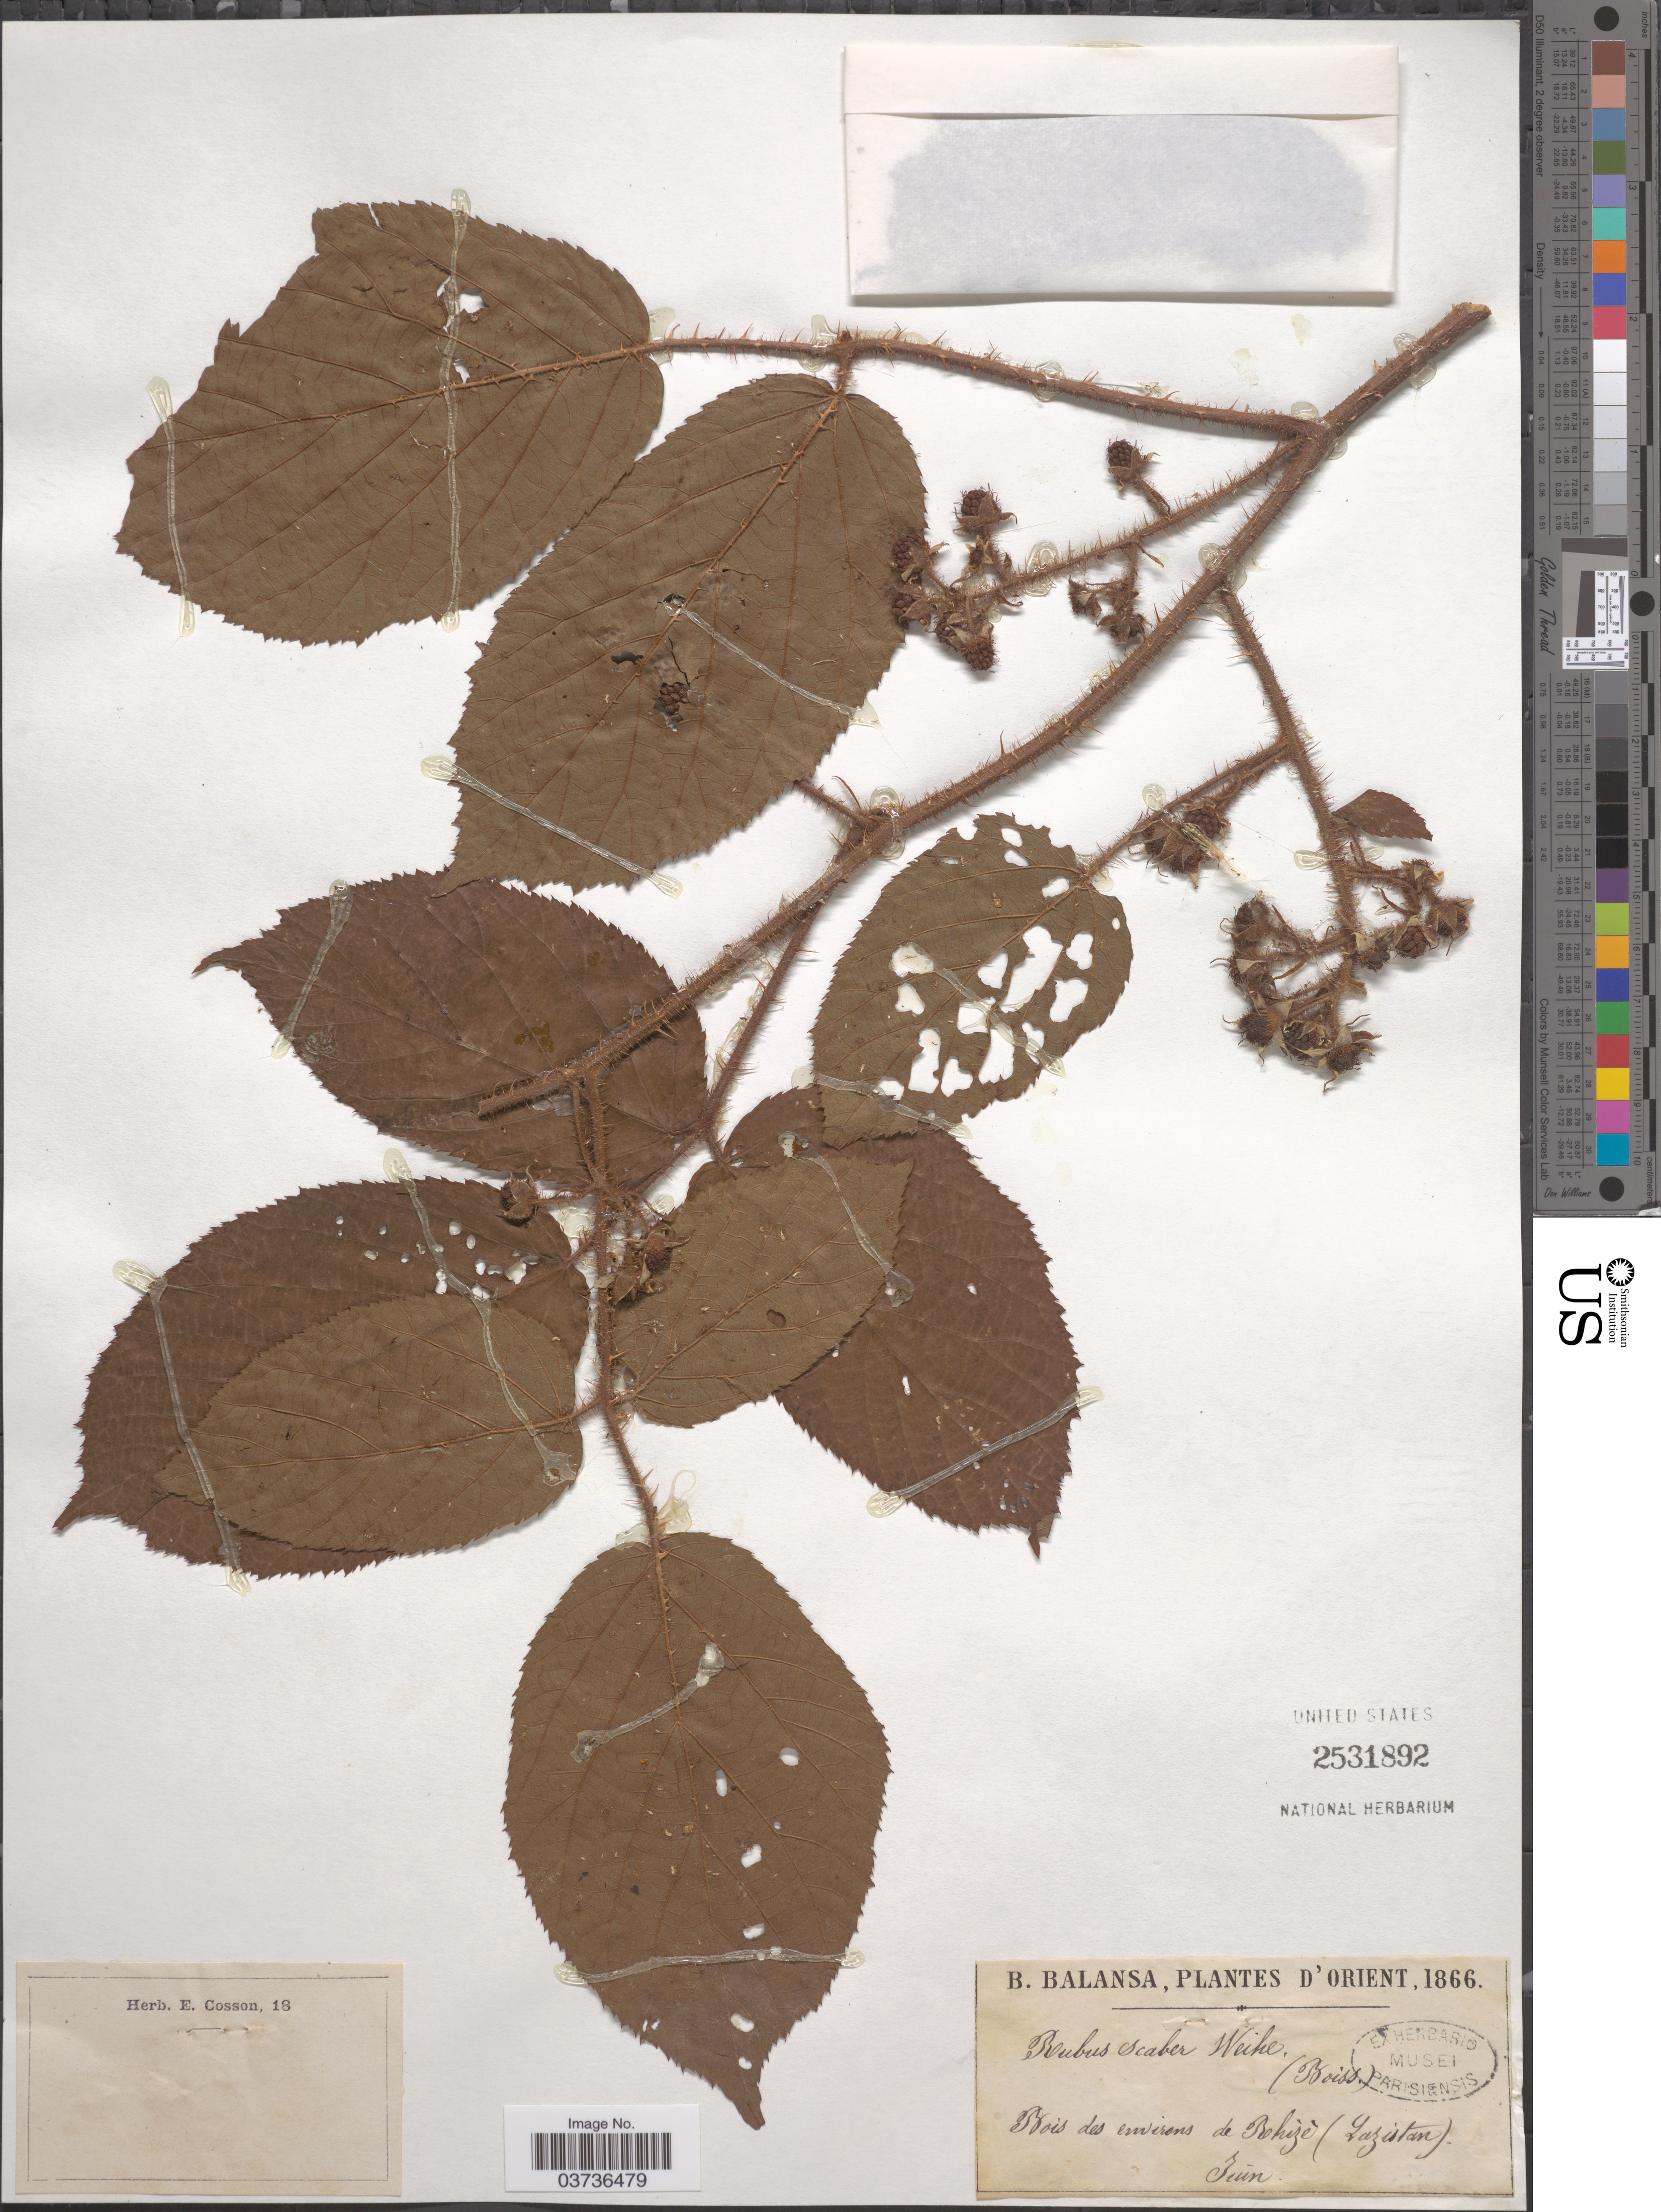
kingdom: Plantae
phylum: Tracheophyta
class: Magnoliopsida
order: Rosales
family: Rosaceae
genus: Rubus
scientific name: Rubus scaber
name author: Weihe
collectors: B. Balansa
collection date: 1866-06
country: Turkey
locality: Orient. Bois des environs de Rhizè (Lazistan).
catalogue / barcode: US 2531892